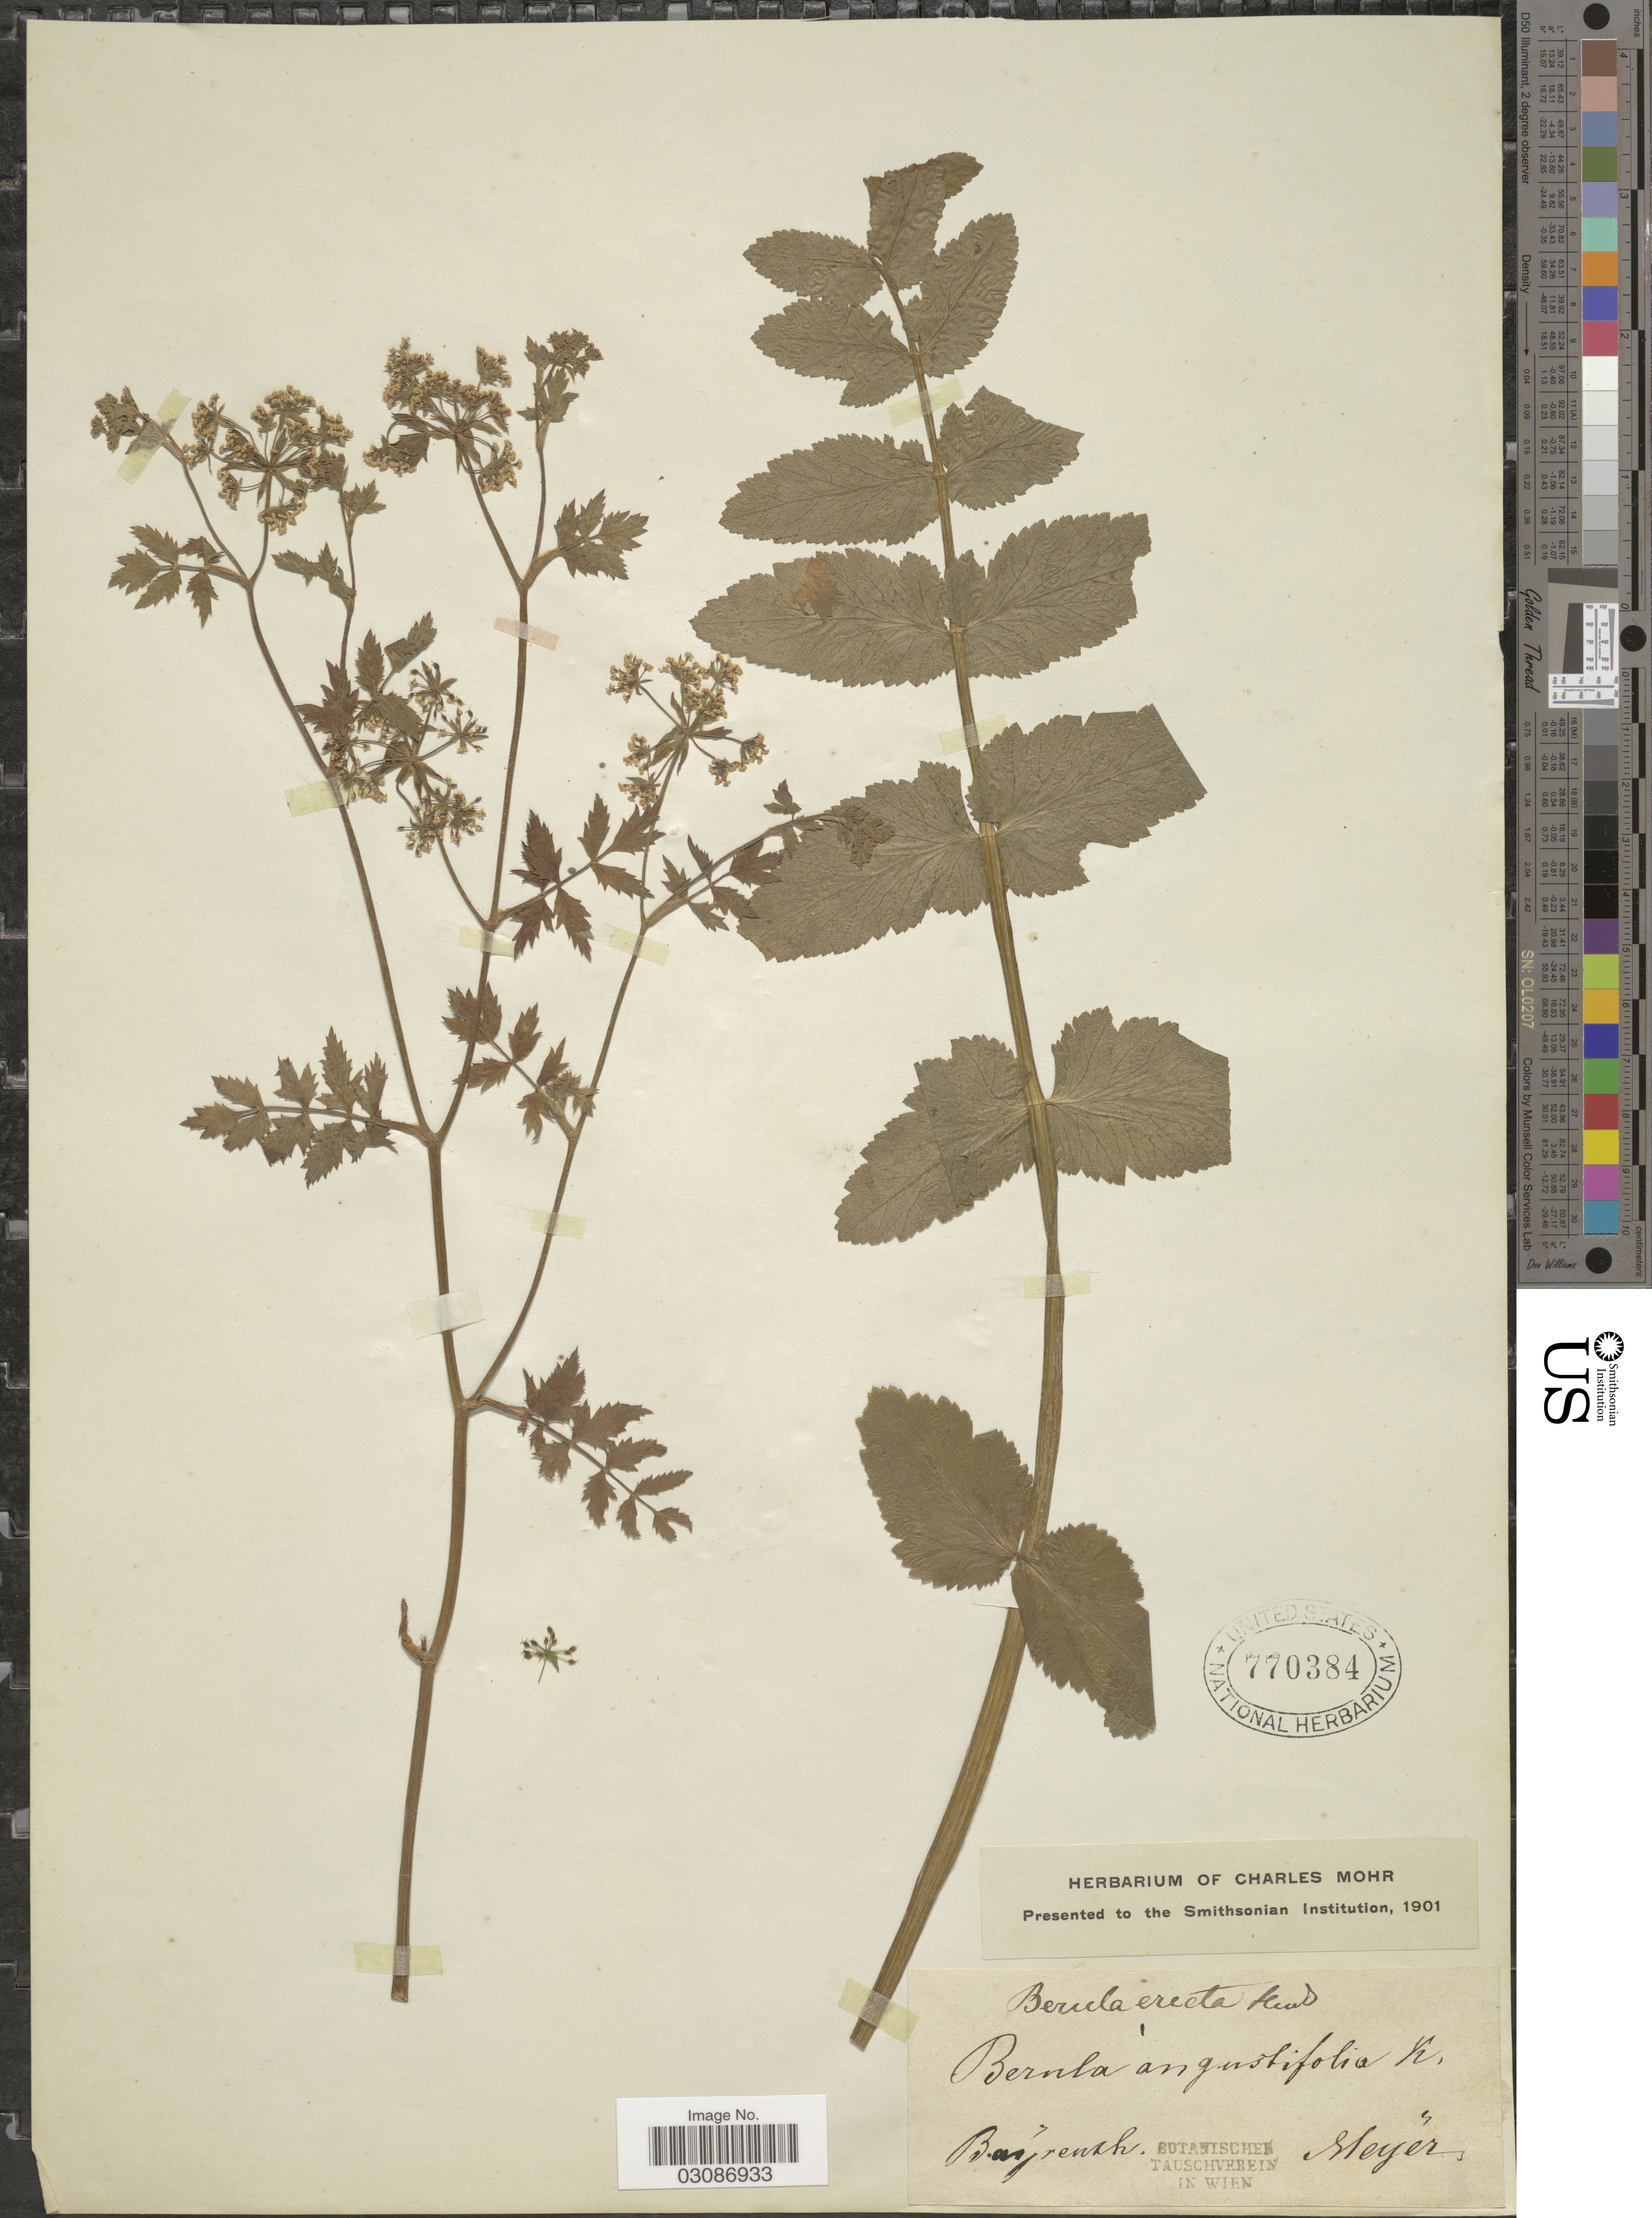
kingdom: Plantae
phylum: Tracheophyta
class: Magnoliopsida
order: Apiales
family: Apiaceae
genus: Berula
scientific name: Berula erecta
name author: (Huds.) Coville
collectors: -- Meyer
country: Germany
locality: Bayreuth.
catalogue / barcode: US 770384